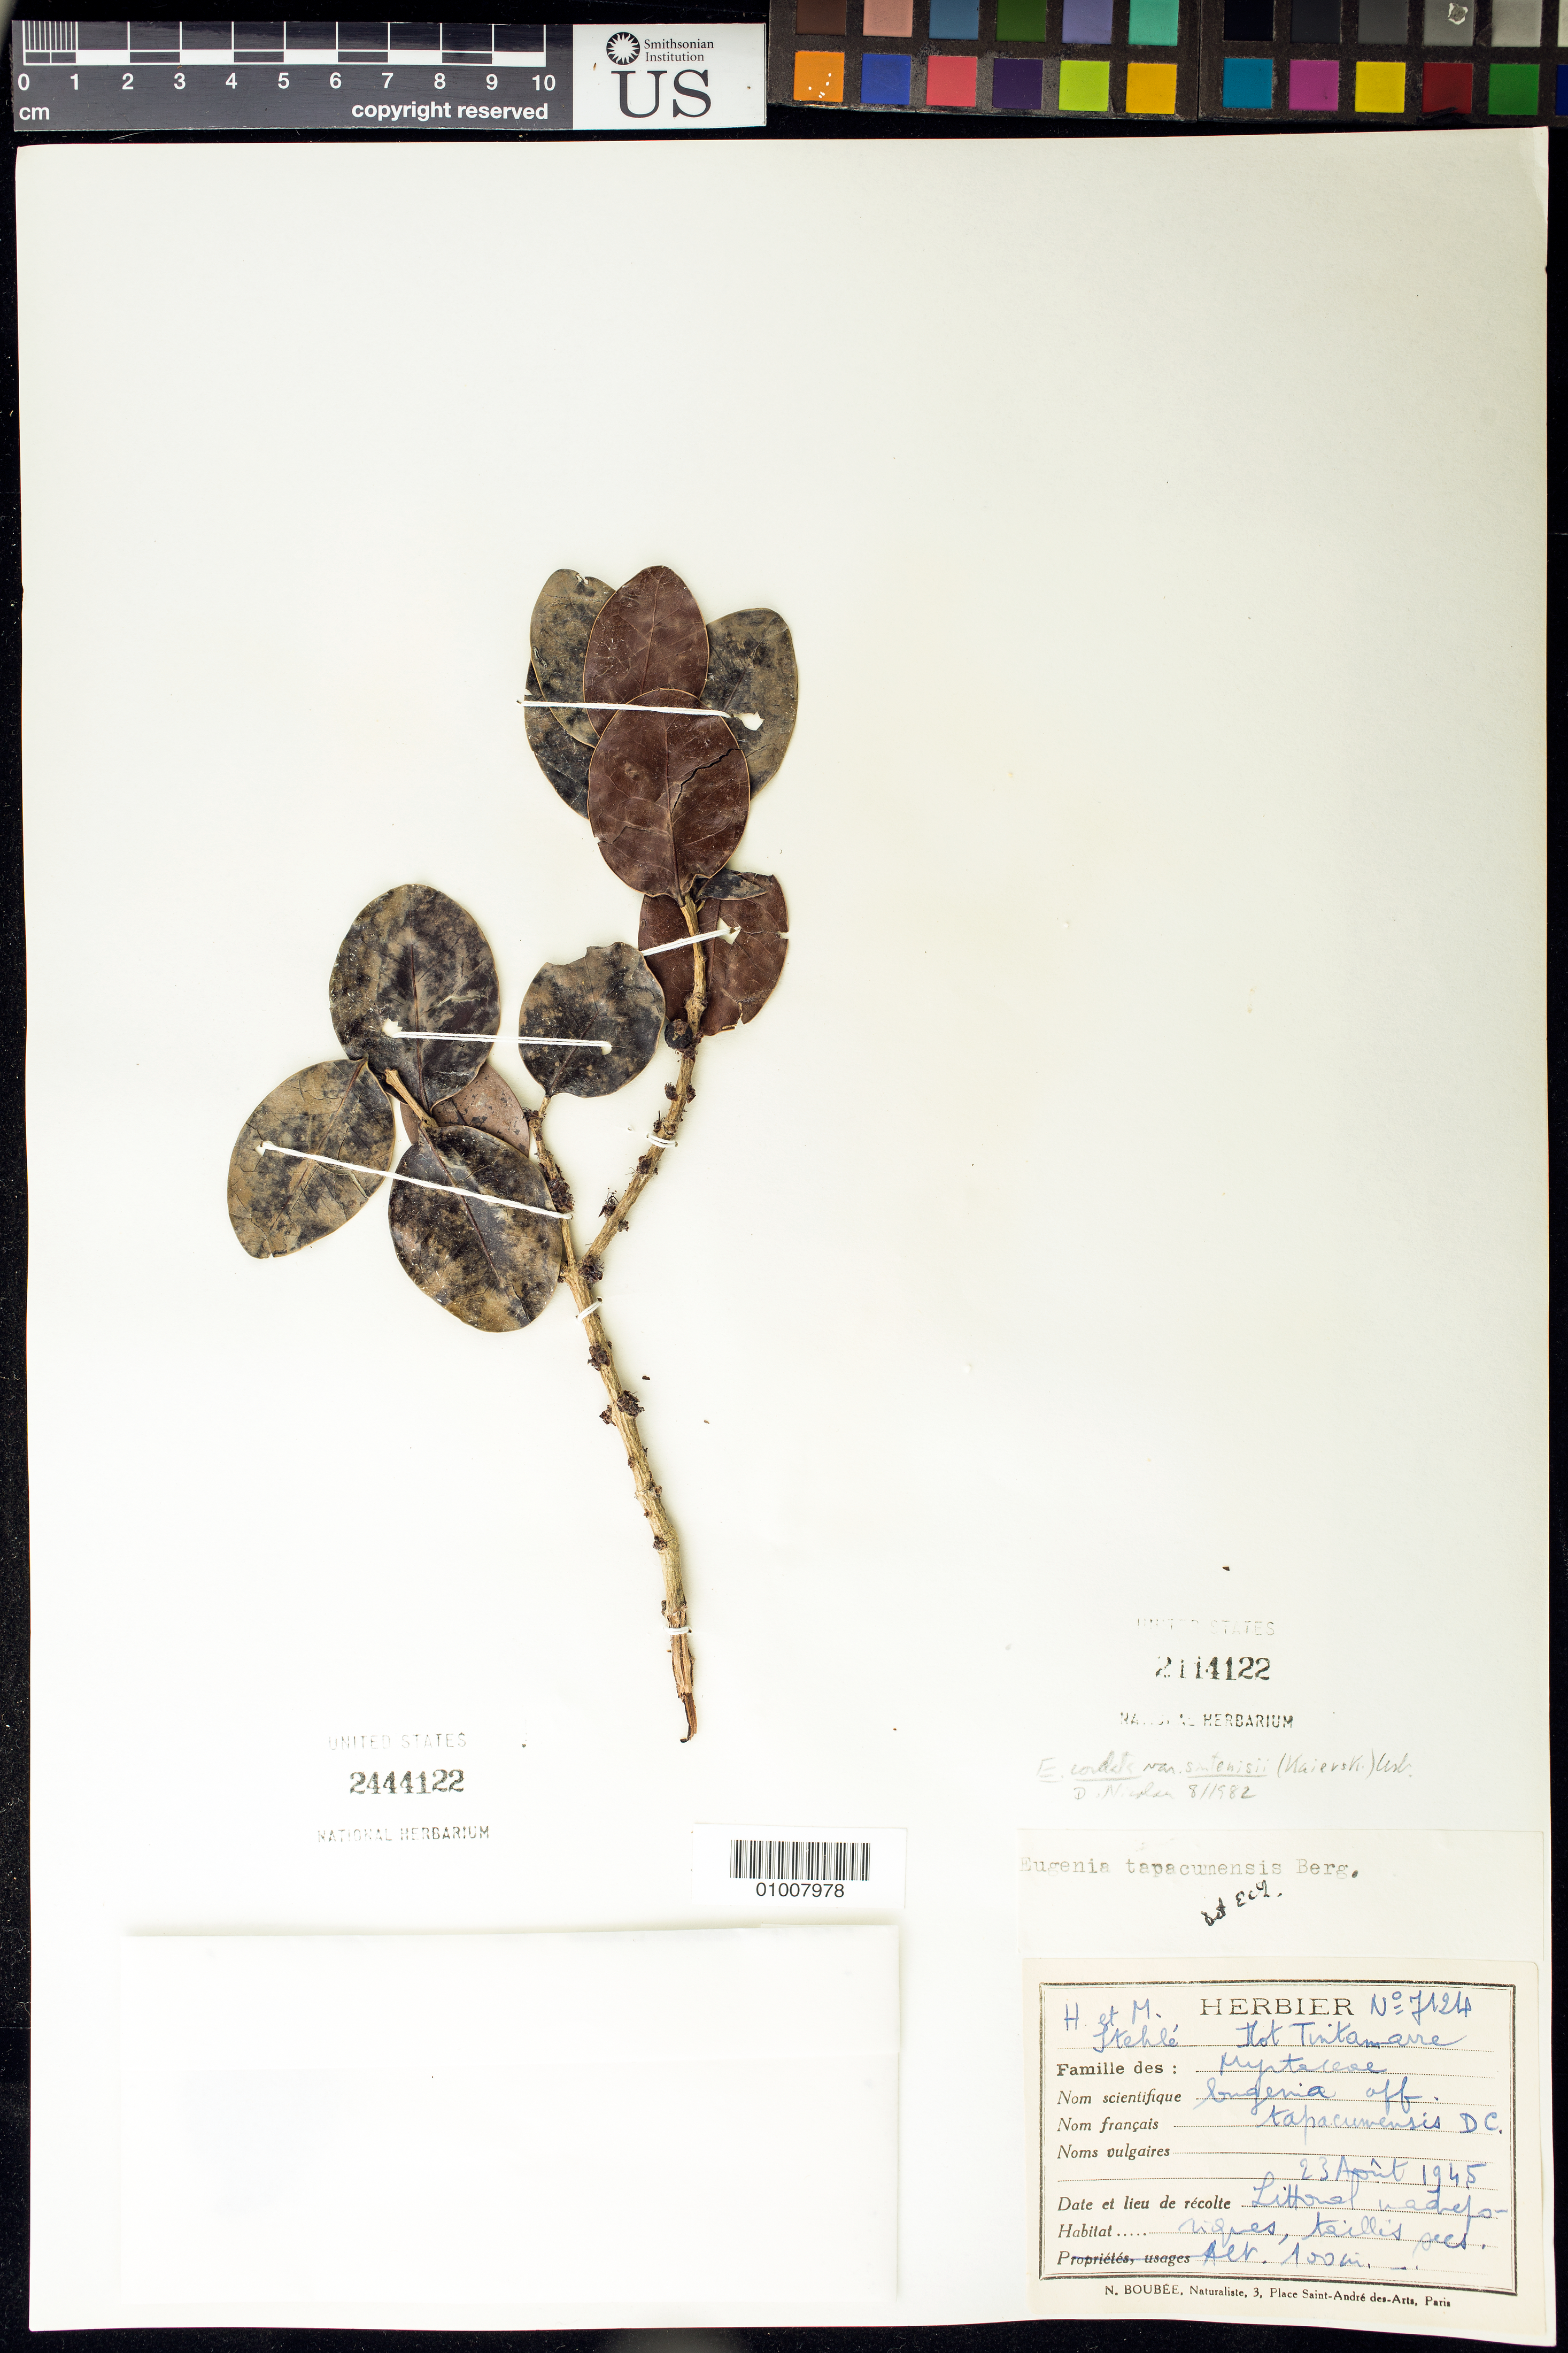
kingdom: Plantae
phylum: Tracheophyta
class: Magnoliopsida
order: Myrtales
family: Myrtaceae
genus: Eugenia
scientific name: Eugenia cordata var. sintenisii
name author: (Kiaersk.) Krug & Urb.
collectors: H. Stehlé & M. Stehlé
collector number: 7124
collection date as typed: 23 Aug 1945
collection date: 1945-08-23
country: Martinique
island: Martinique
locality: Ilet Tinkamane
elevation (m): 100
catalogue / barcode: US 2444122